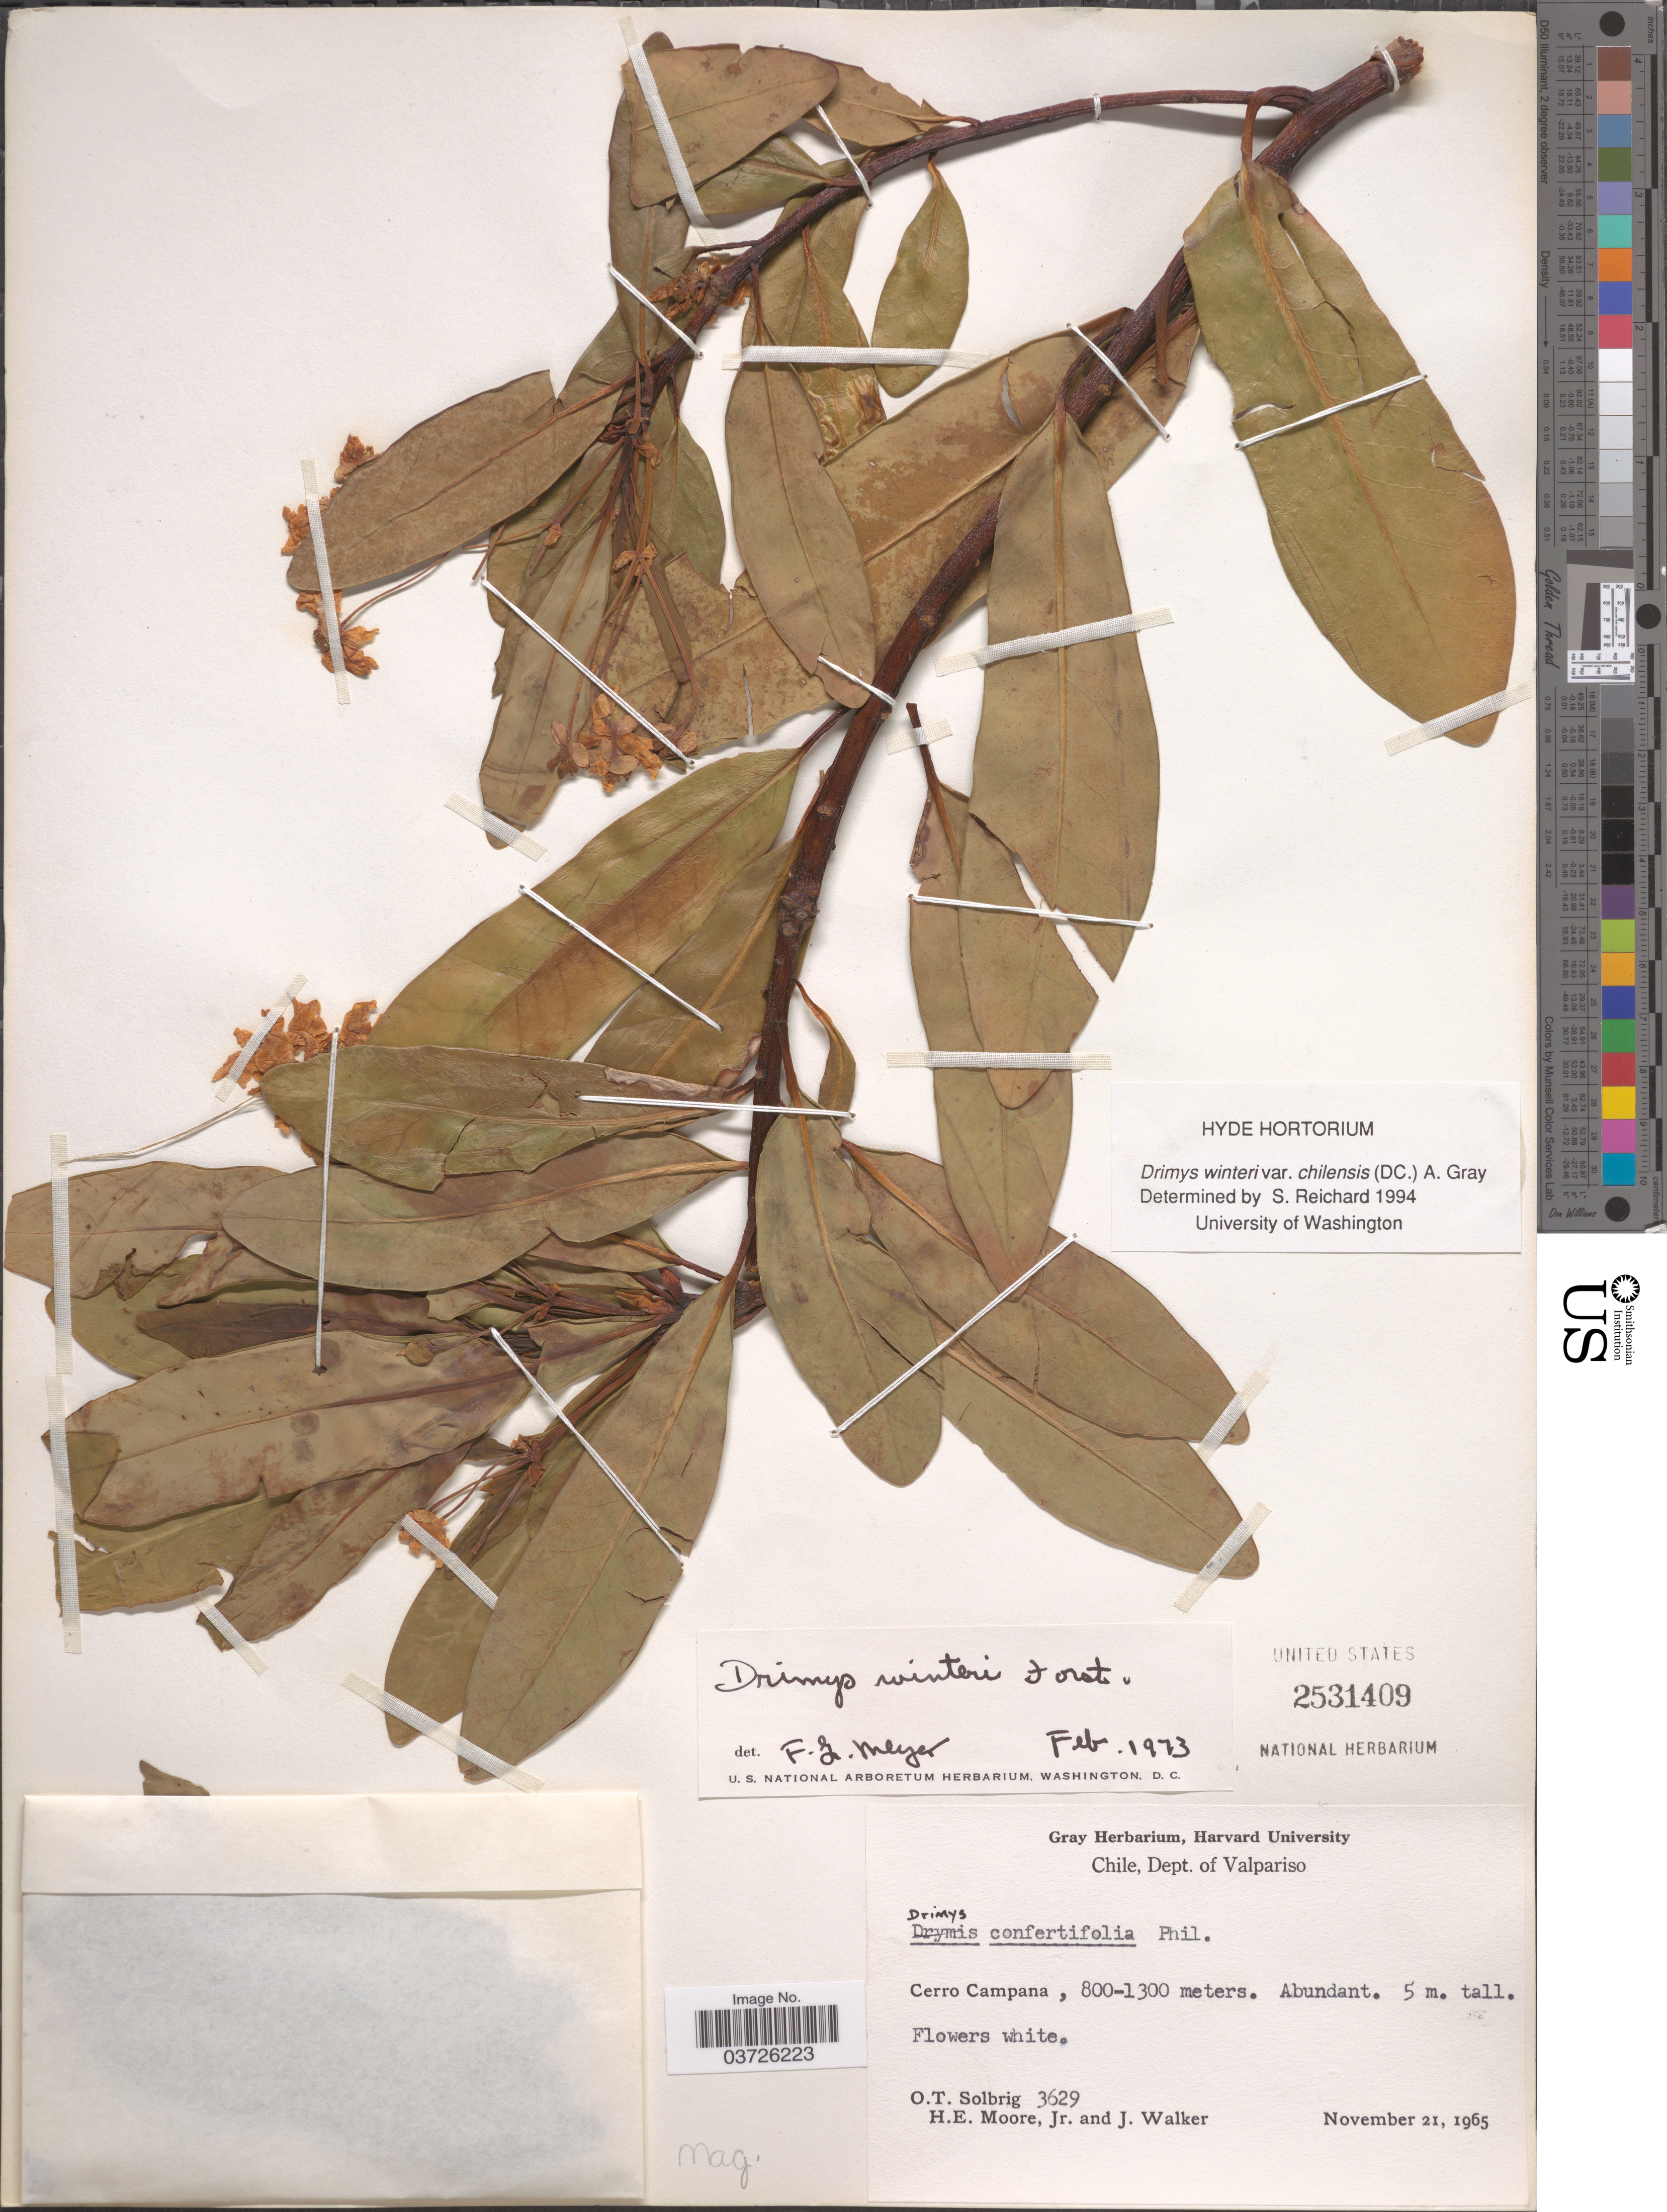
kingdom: Plantae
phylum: Tracheophyta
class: Magnoliopsida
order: Canellales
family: Winteraceae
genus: Drimys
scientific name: Drimys winteri var. chilensis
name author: (DC.) A. Gray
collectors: O. T. Solbrig, H. Moore & J. Walker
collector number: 3629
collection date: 1965-11-21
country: Chile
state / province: Valparaíso (V)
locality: Dept. of Valpariso. Cerro Campana.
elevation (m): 800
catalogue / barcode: US 2531409